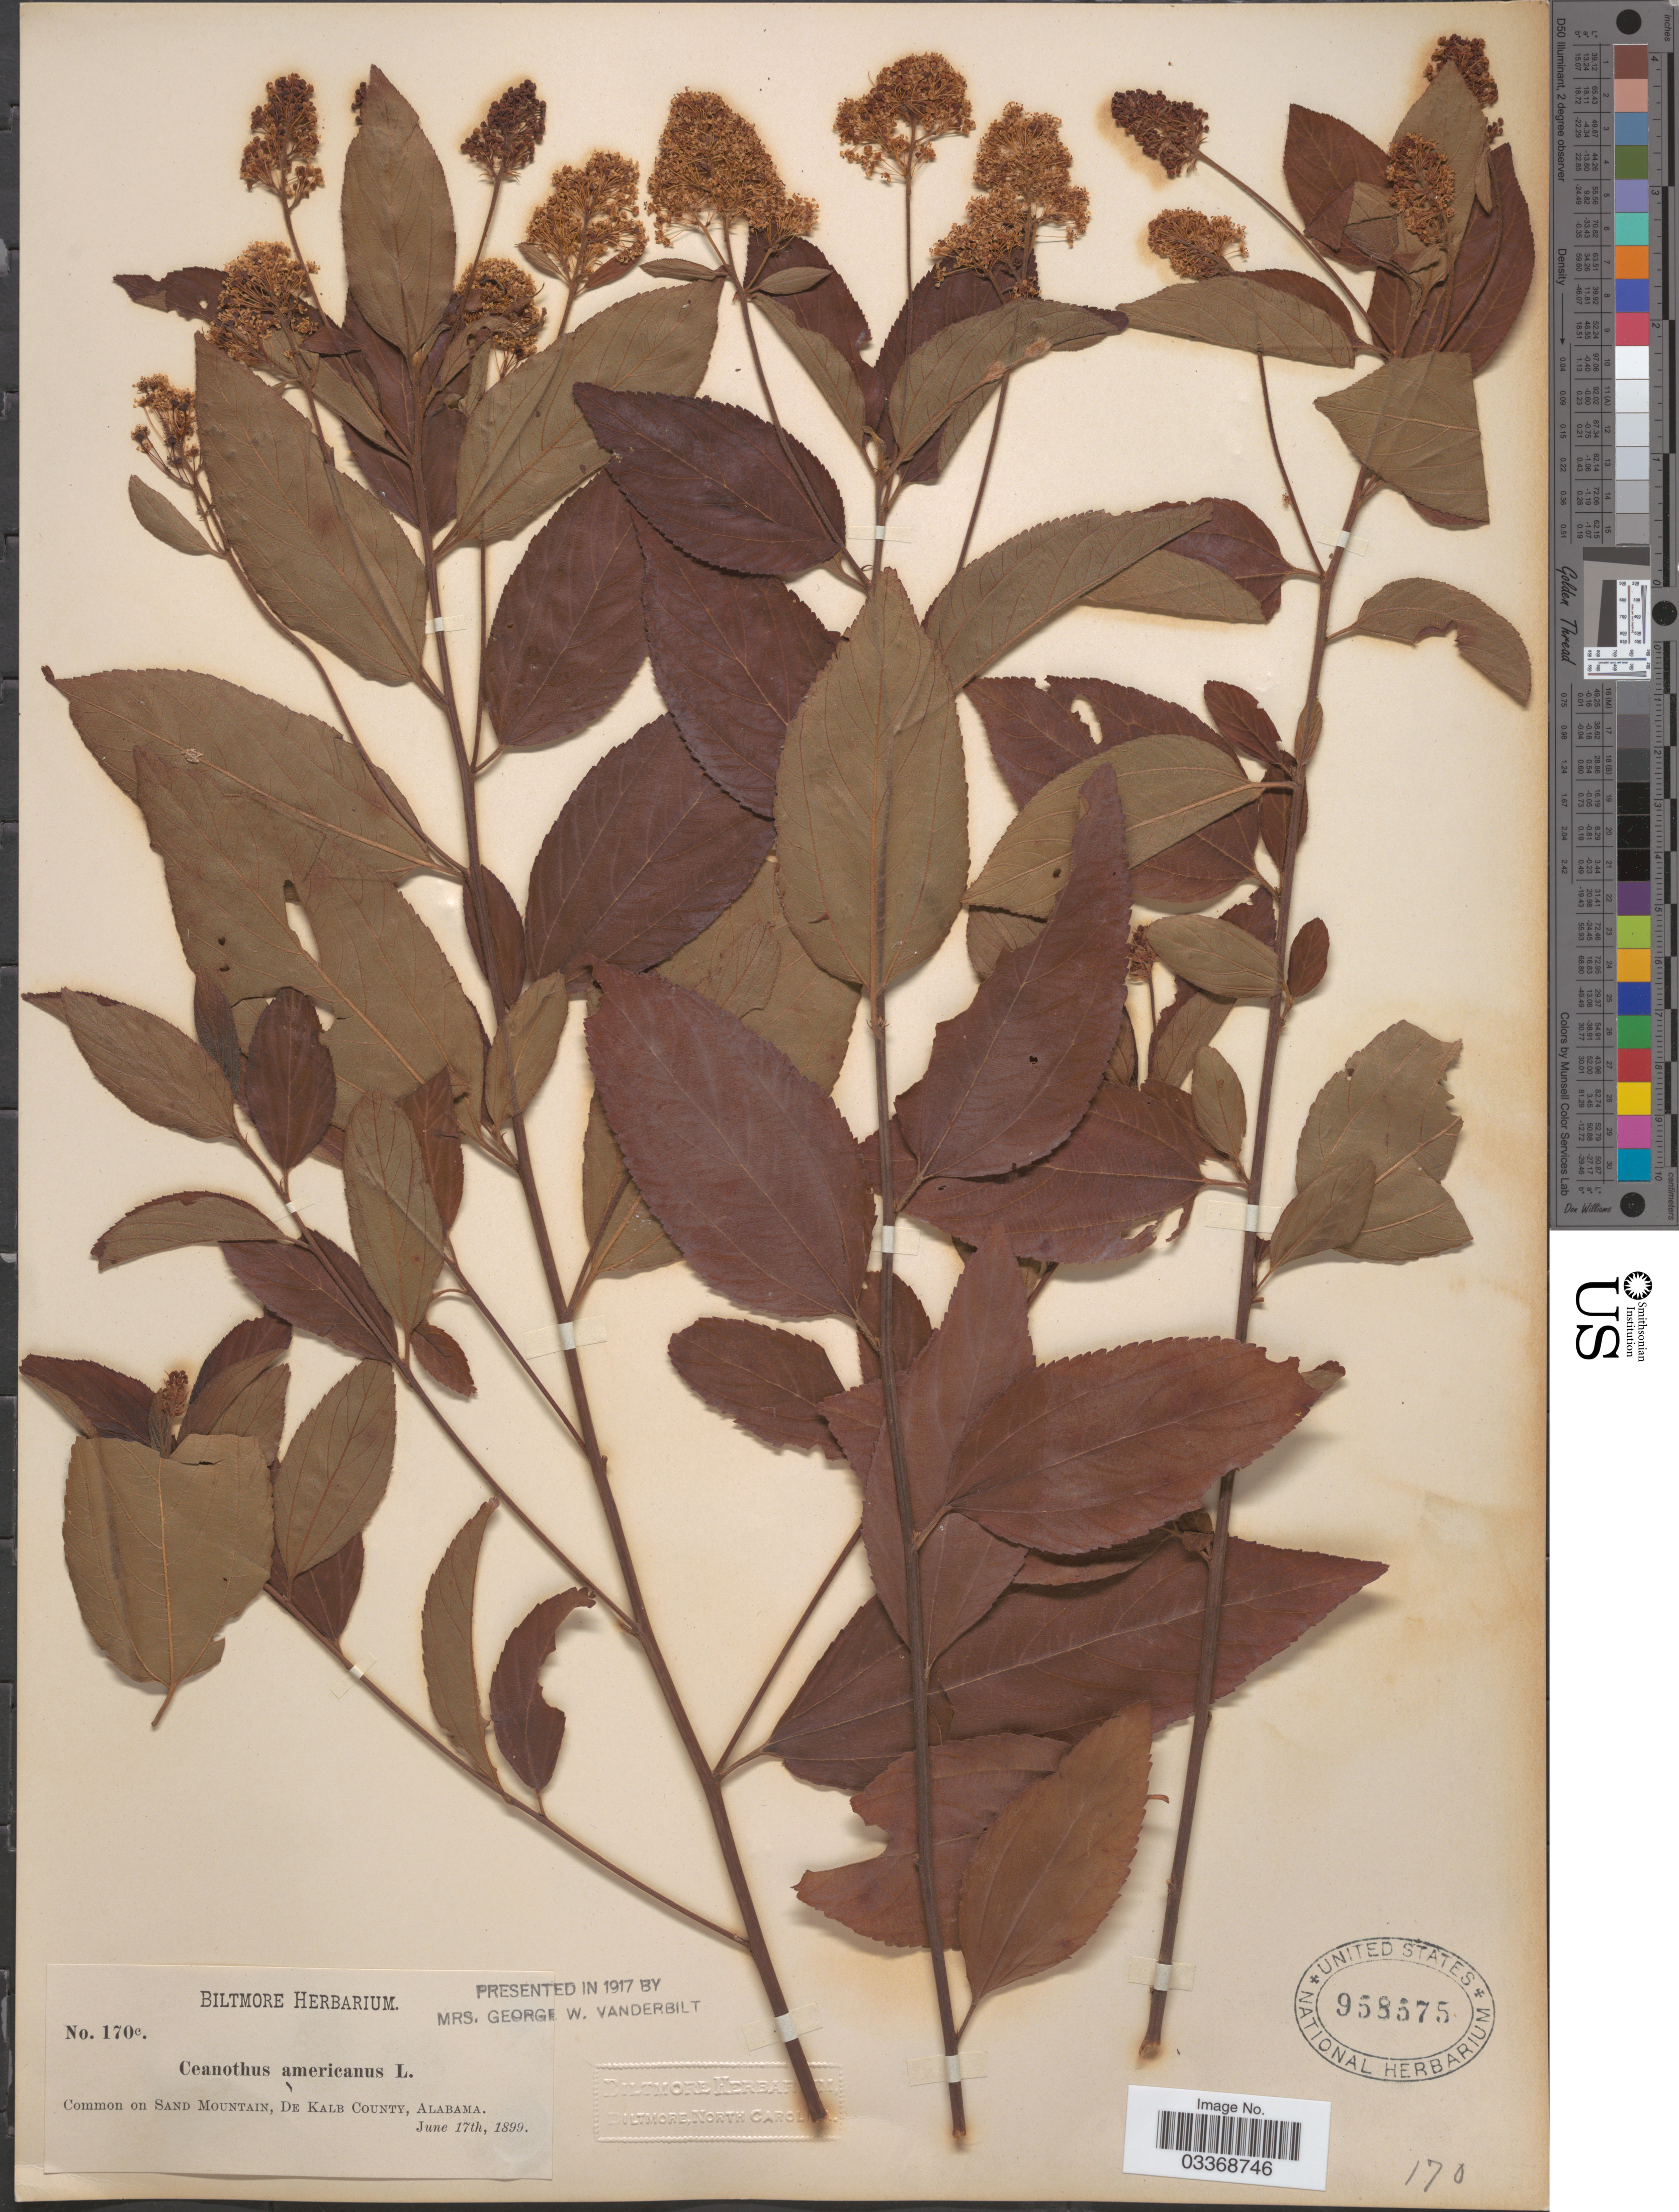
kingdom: Plantae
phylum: Tracheophyta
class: Magnoliopsida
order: Rosales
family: Rhamnaceae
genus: Ceanothus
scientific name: Ceanothus americanus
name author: L.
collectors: ex herb. Biltmore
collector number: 170c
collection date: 1899-06-17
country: United States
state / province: Alabama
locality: Sand Mountain, De Kalb County.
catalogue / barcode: US 958575